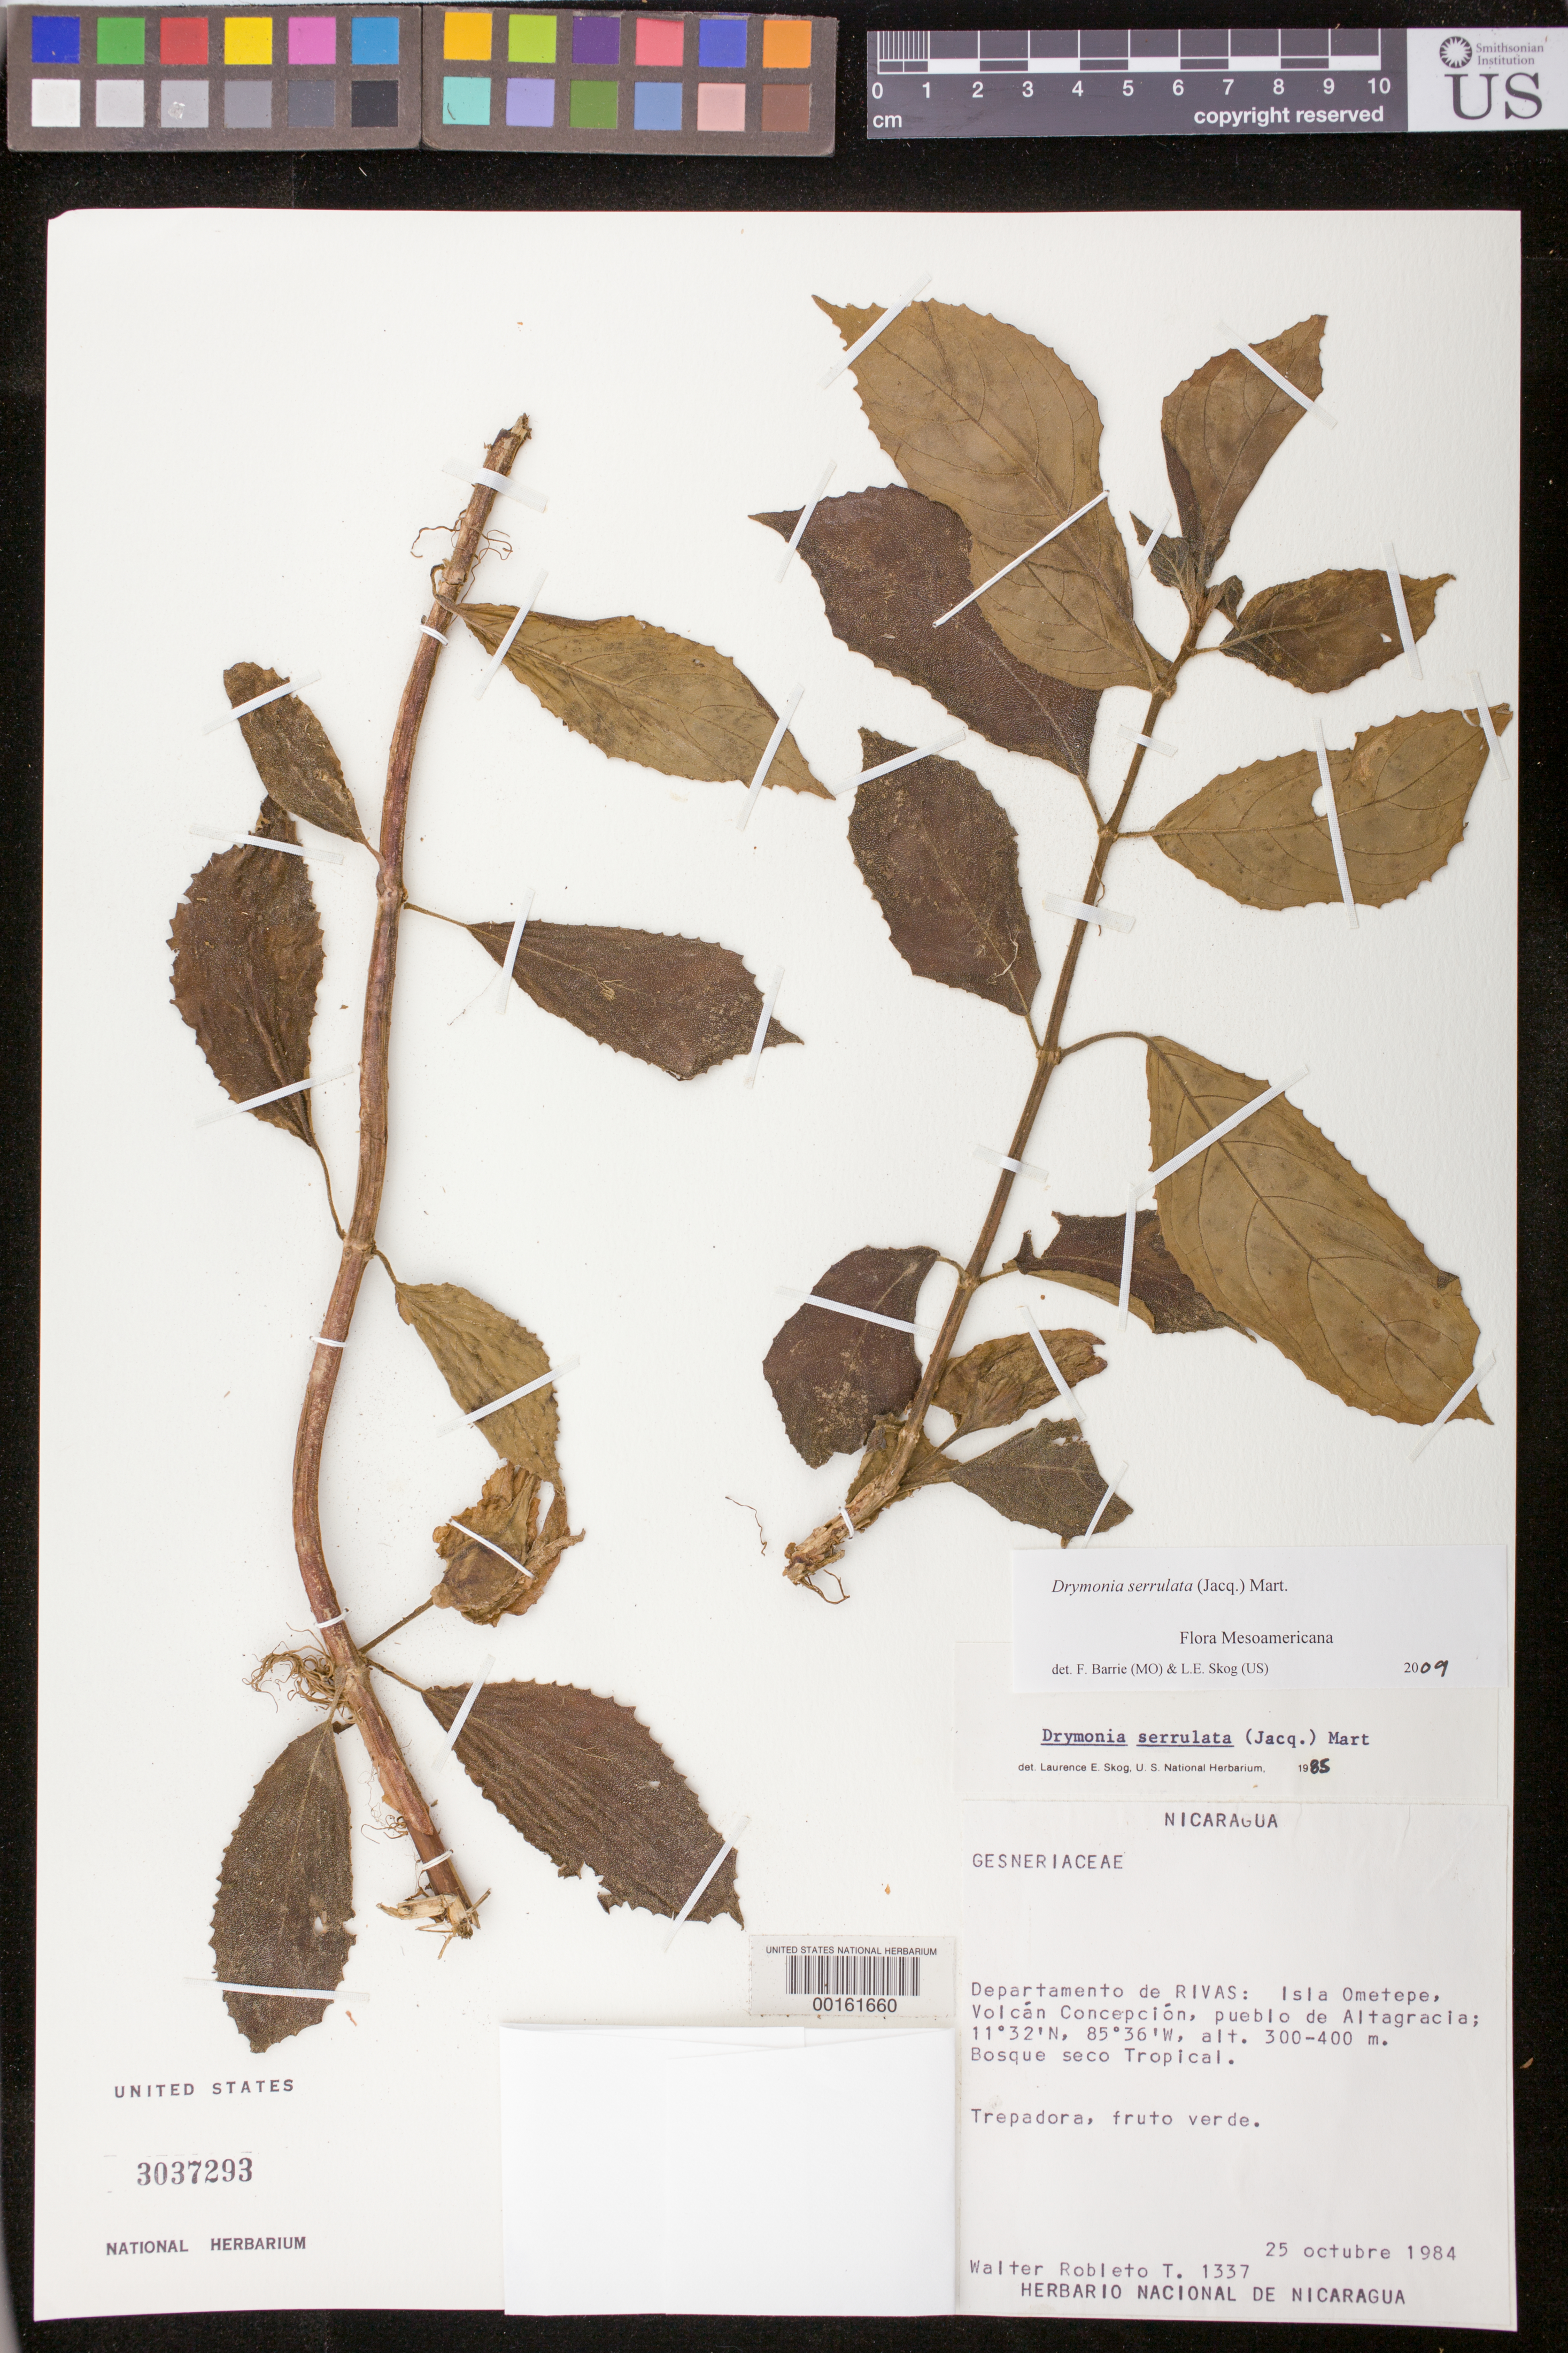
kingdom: Plantae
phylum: Tracheophyta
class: Magnoliopsida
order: Lamiales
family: Gesneriaceae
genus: Drymonia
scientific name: Drymonia serrulata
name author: (Jacq.) Mart.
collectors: W. Robleto T.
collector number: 1337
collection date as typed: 25 Oct 1984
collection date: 1984-10-25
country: Nicaragua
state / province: Rivas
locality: Isla Ometepe, Volcan Concepcion, town of Altagracia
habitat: Arid tropical forest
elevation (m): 300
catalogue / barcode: US 3037293